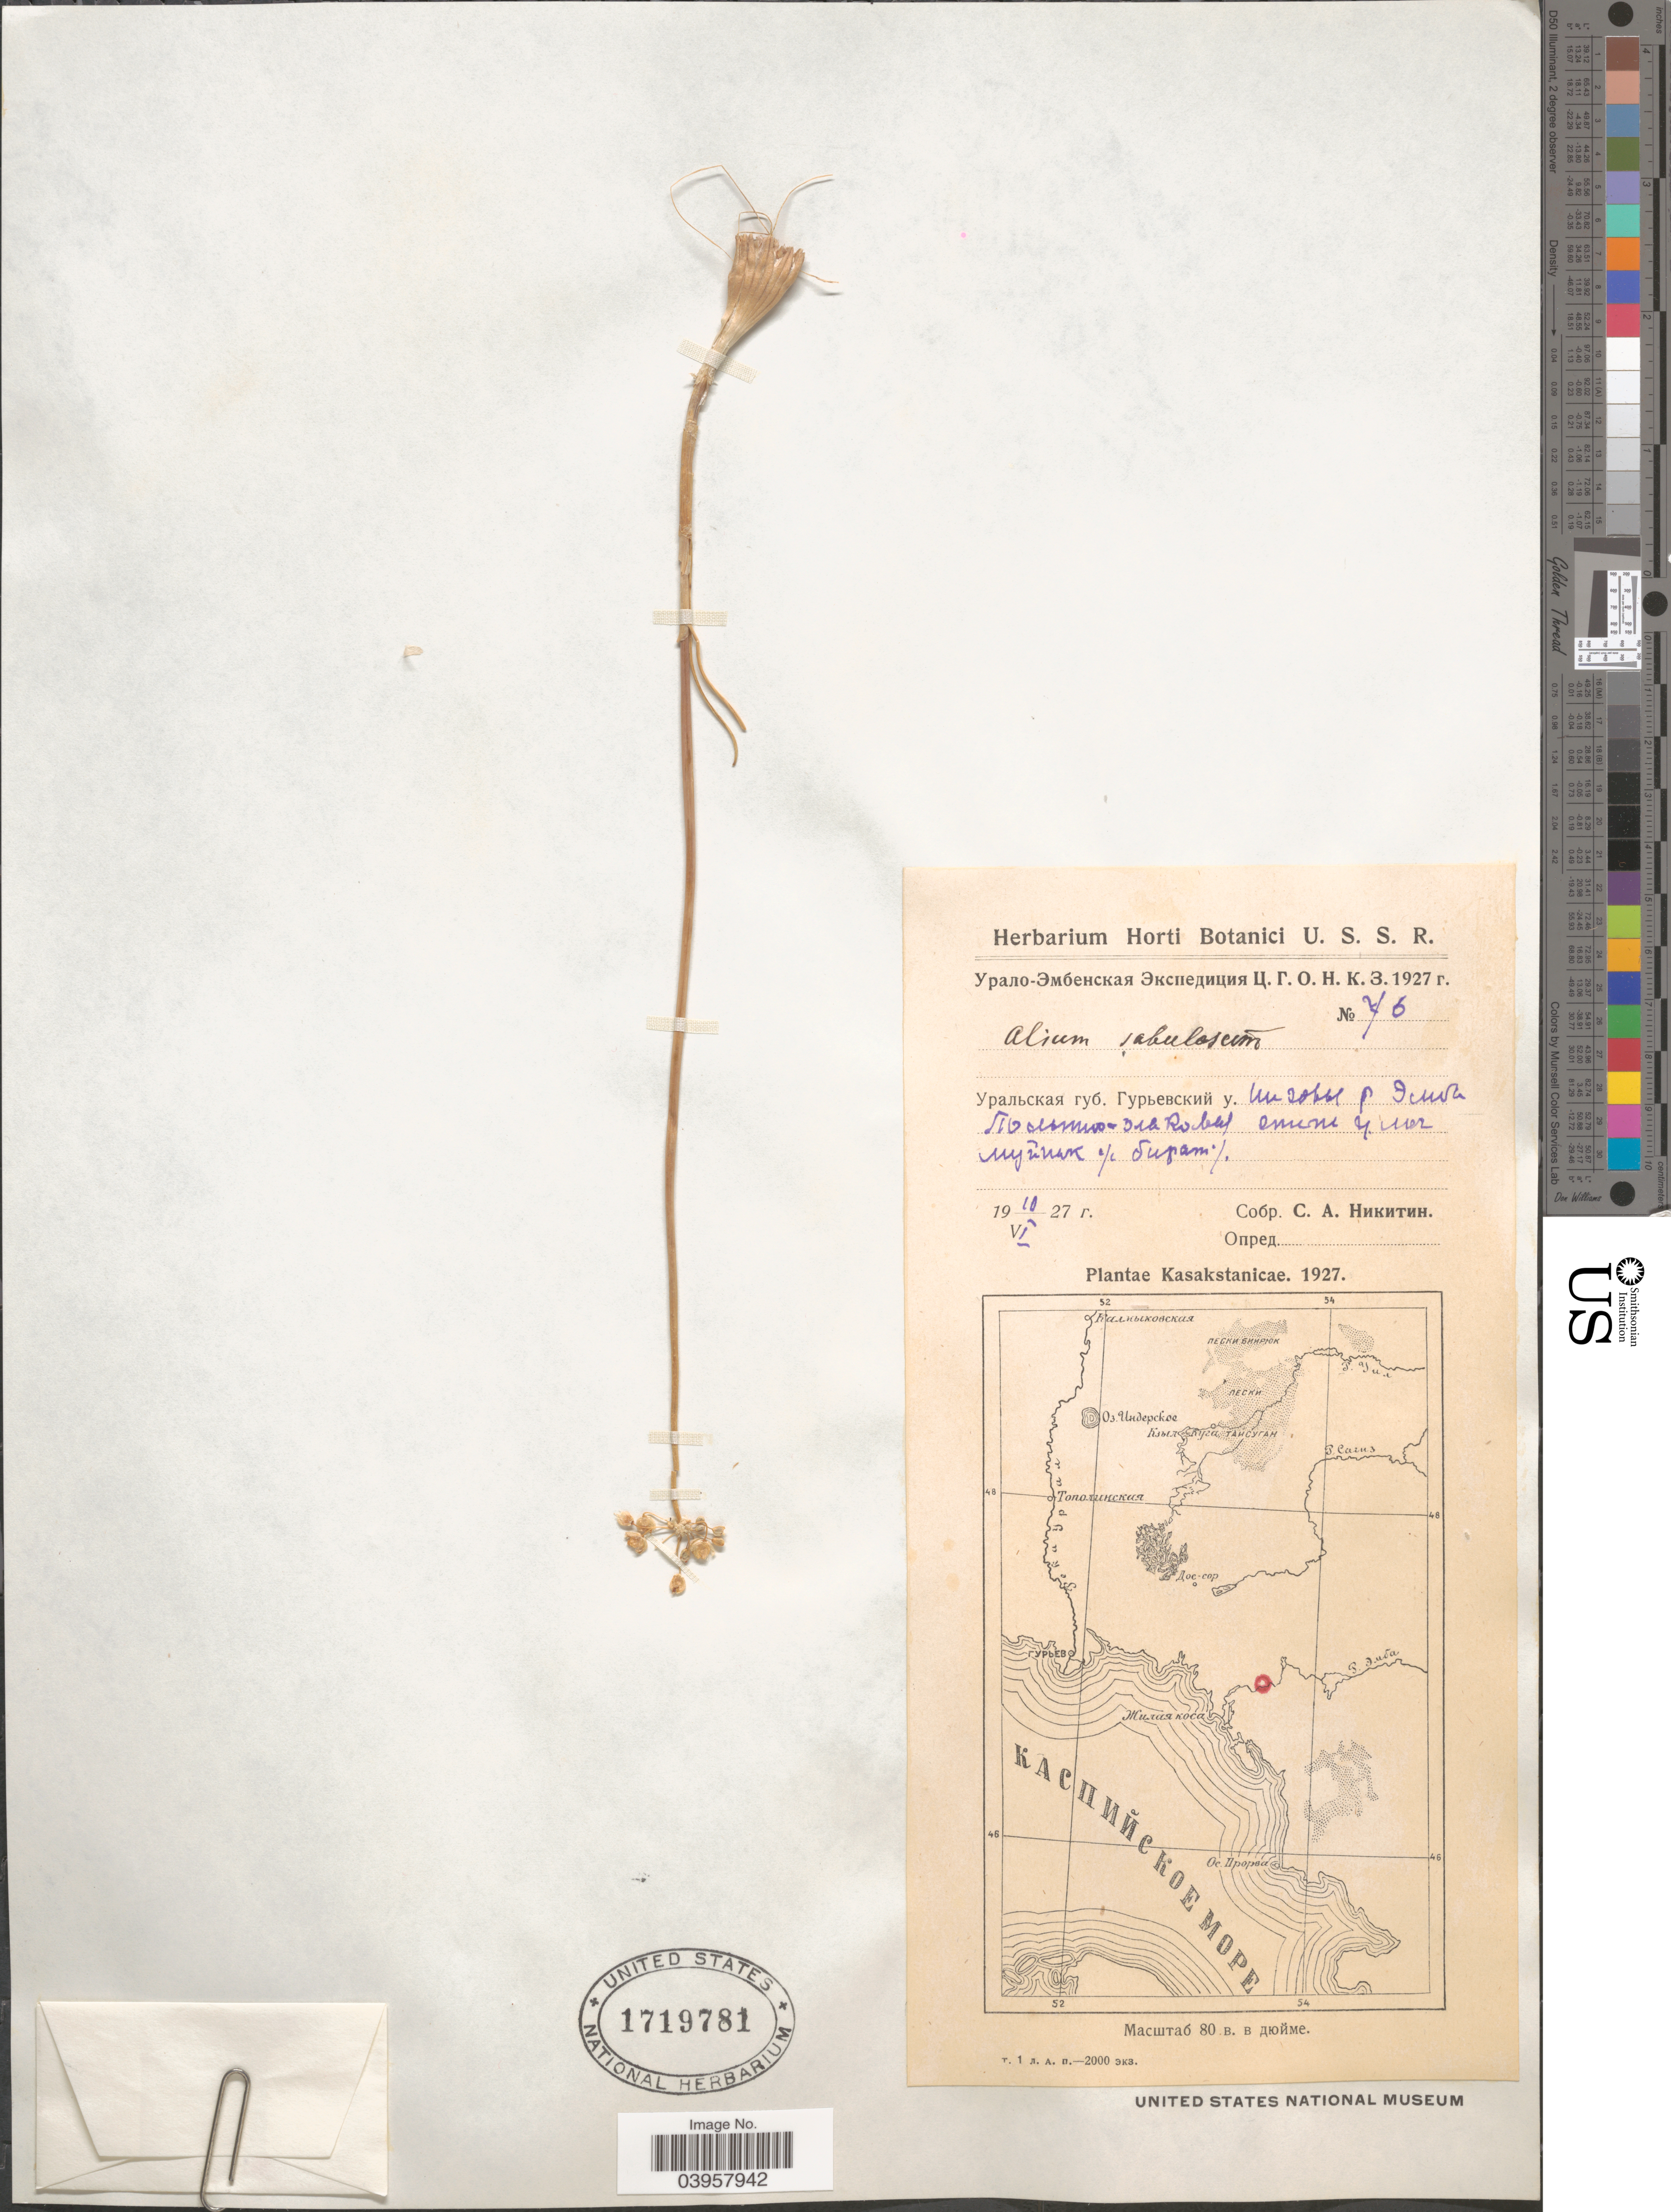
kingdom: Plantae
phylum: Tracheophyta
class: Liliopsida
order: Asparagales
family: Amaryllidaceae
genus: Allium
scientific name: Allium sabulosum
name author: Steven ex Bunge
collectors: S. A. Nikitin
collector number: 76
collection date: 1927-06-10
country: Kazakhstan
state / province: Atyrau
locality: Emba River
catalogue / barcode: US 1719781